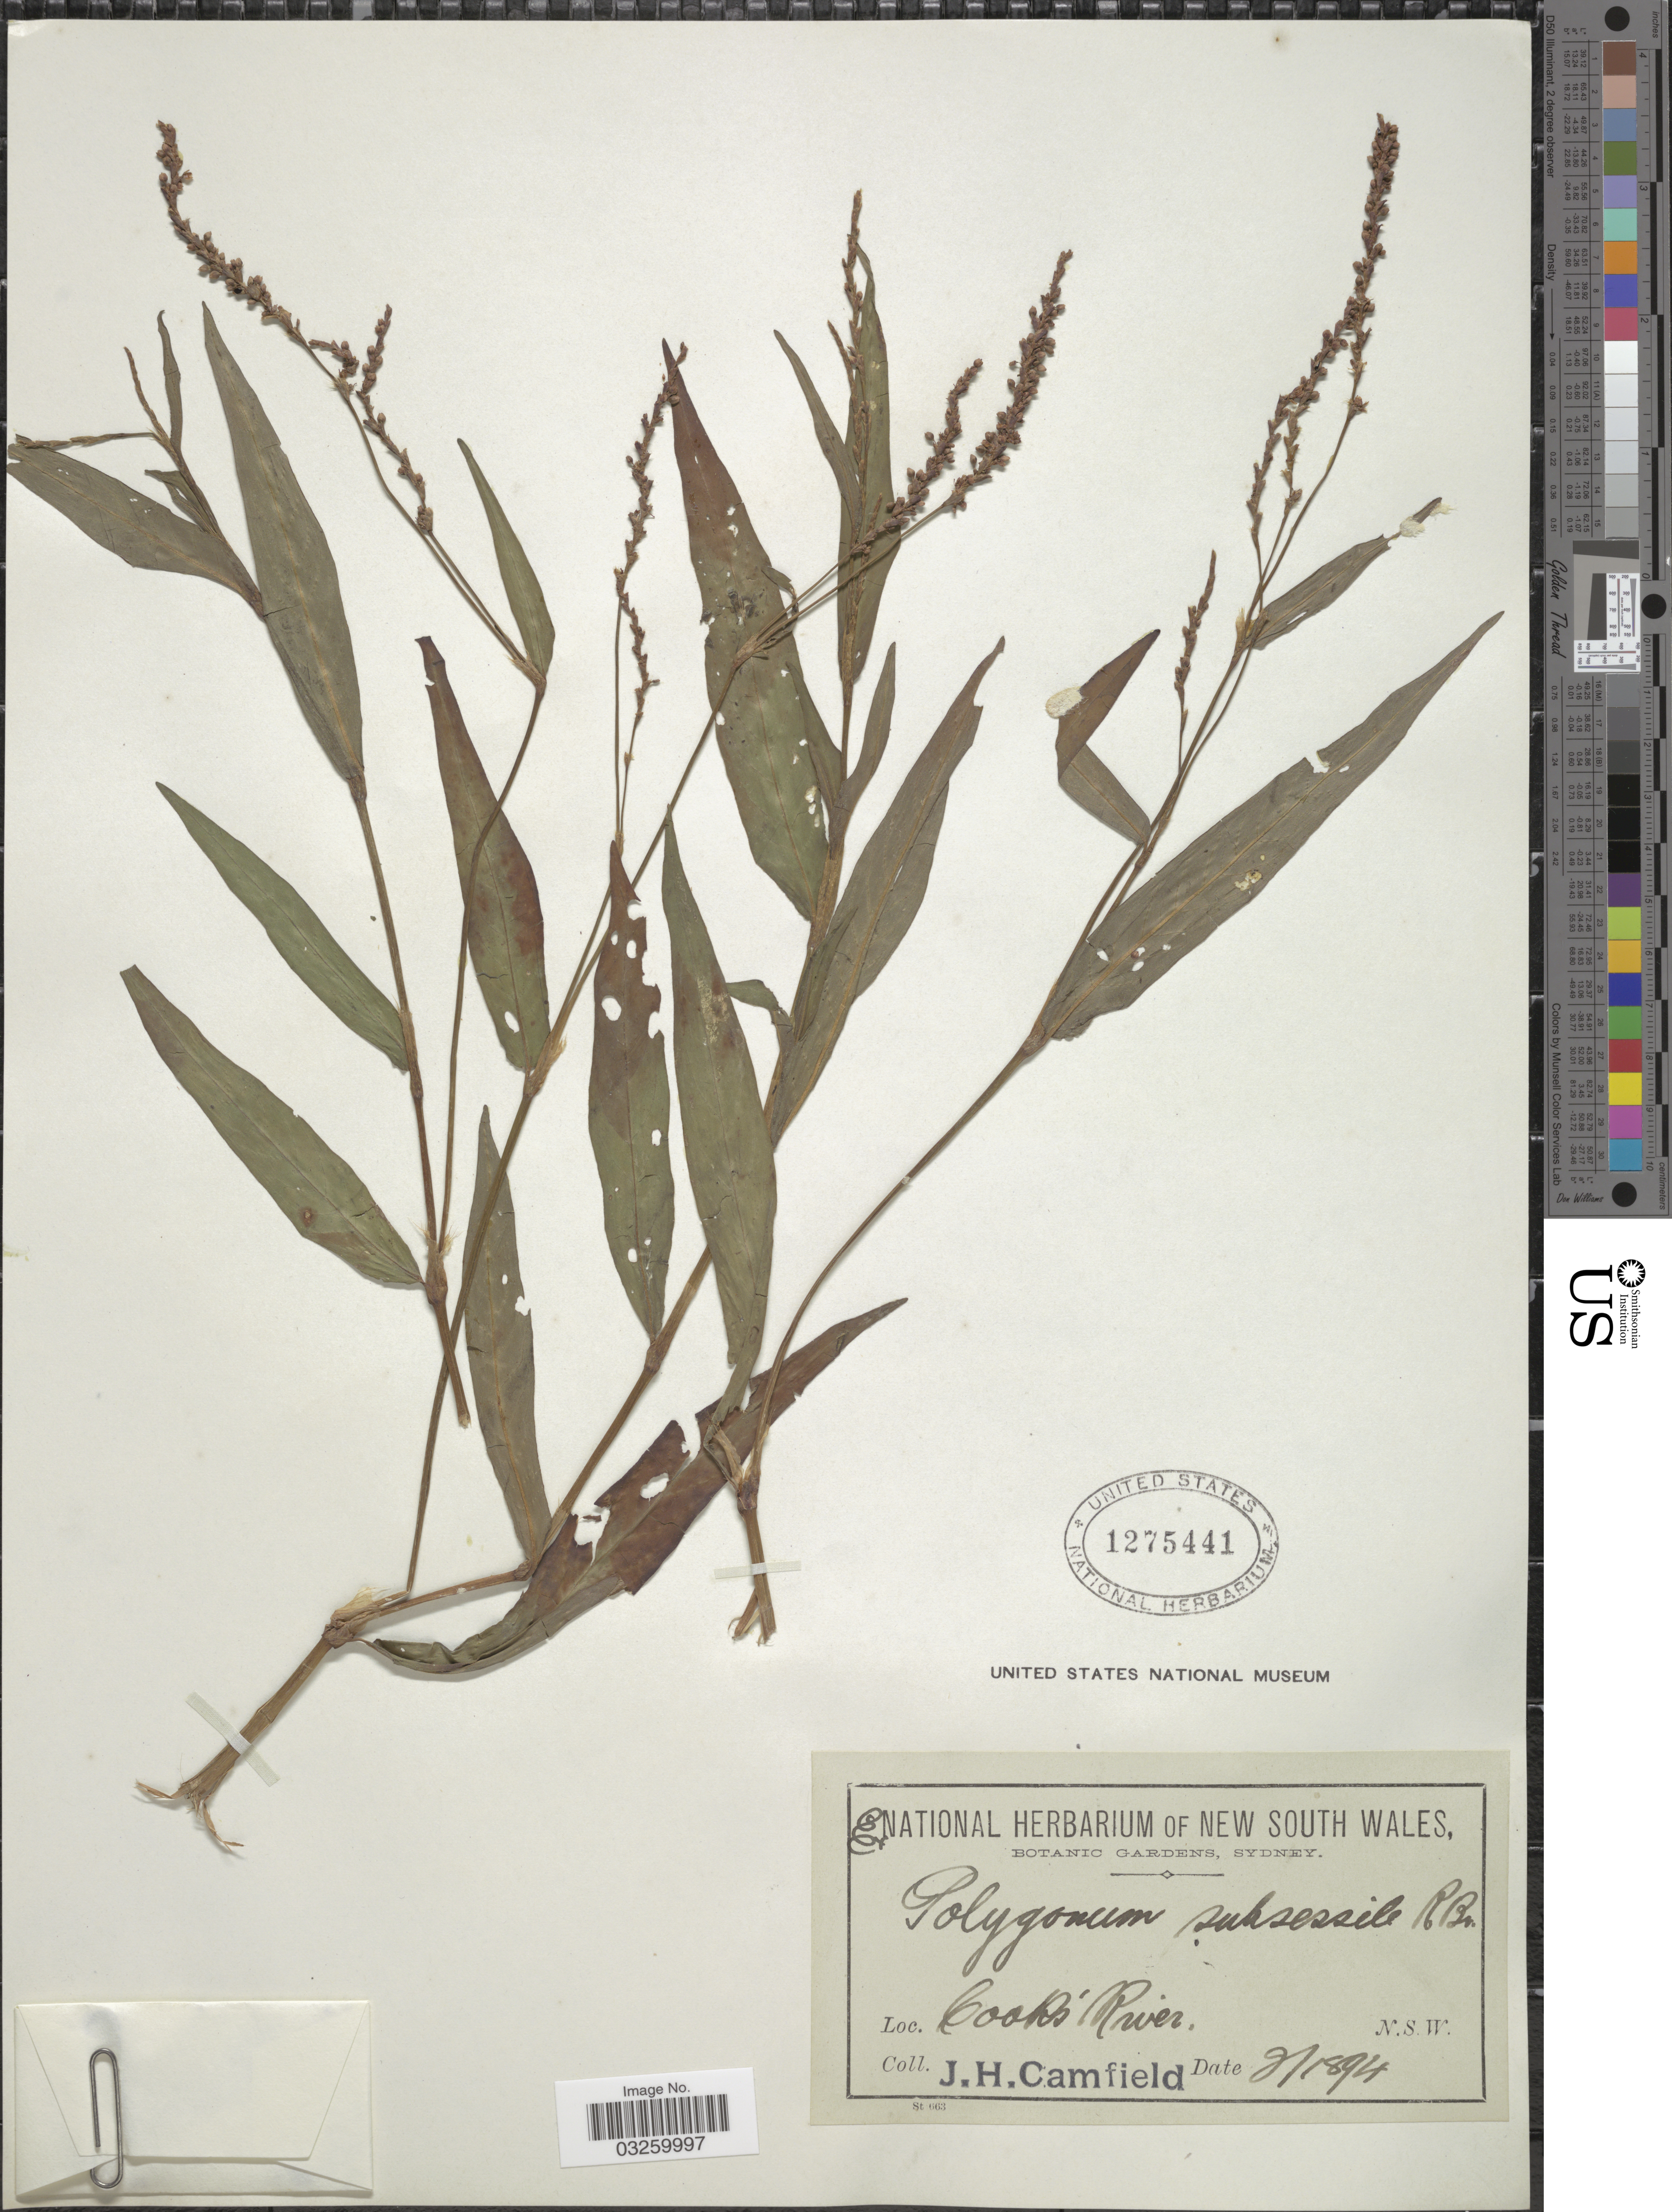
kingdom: Plantae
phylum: Tracheophyta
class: Magnoliopsida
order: Caryophyllales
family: Polygonaceae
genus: Polygonum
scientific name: Polygonum subsessile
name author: R. Br.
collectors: J. Camfield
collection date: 1894-02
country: Australia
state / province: New South Wales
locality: Cook's River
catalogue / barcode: US 1275441